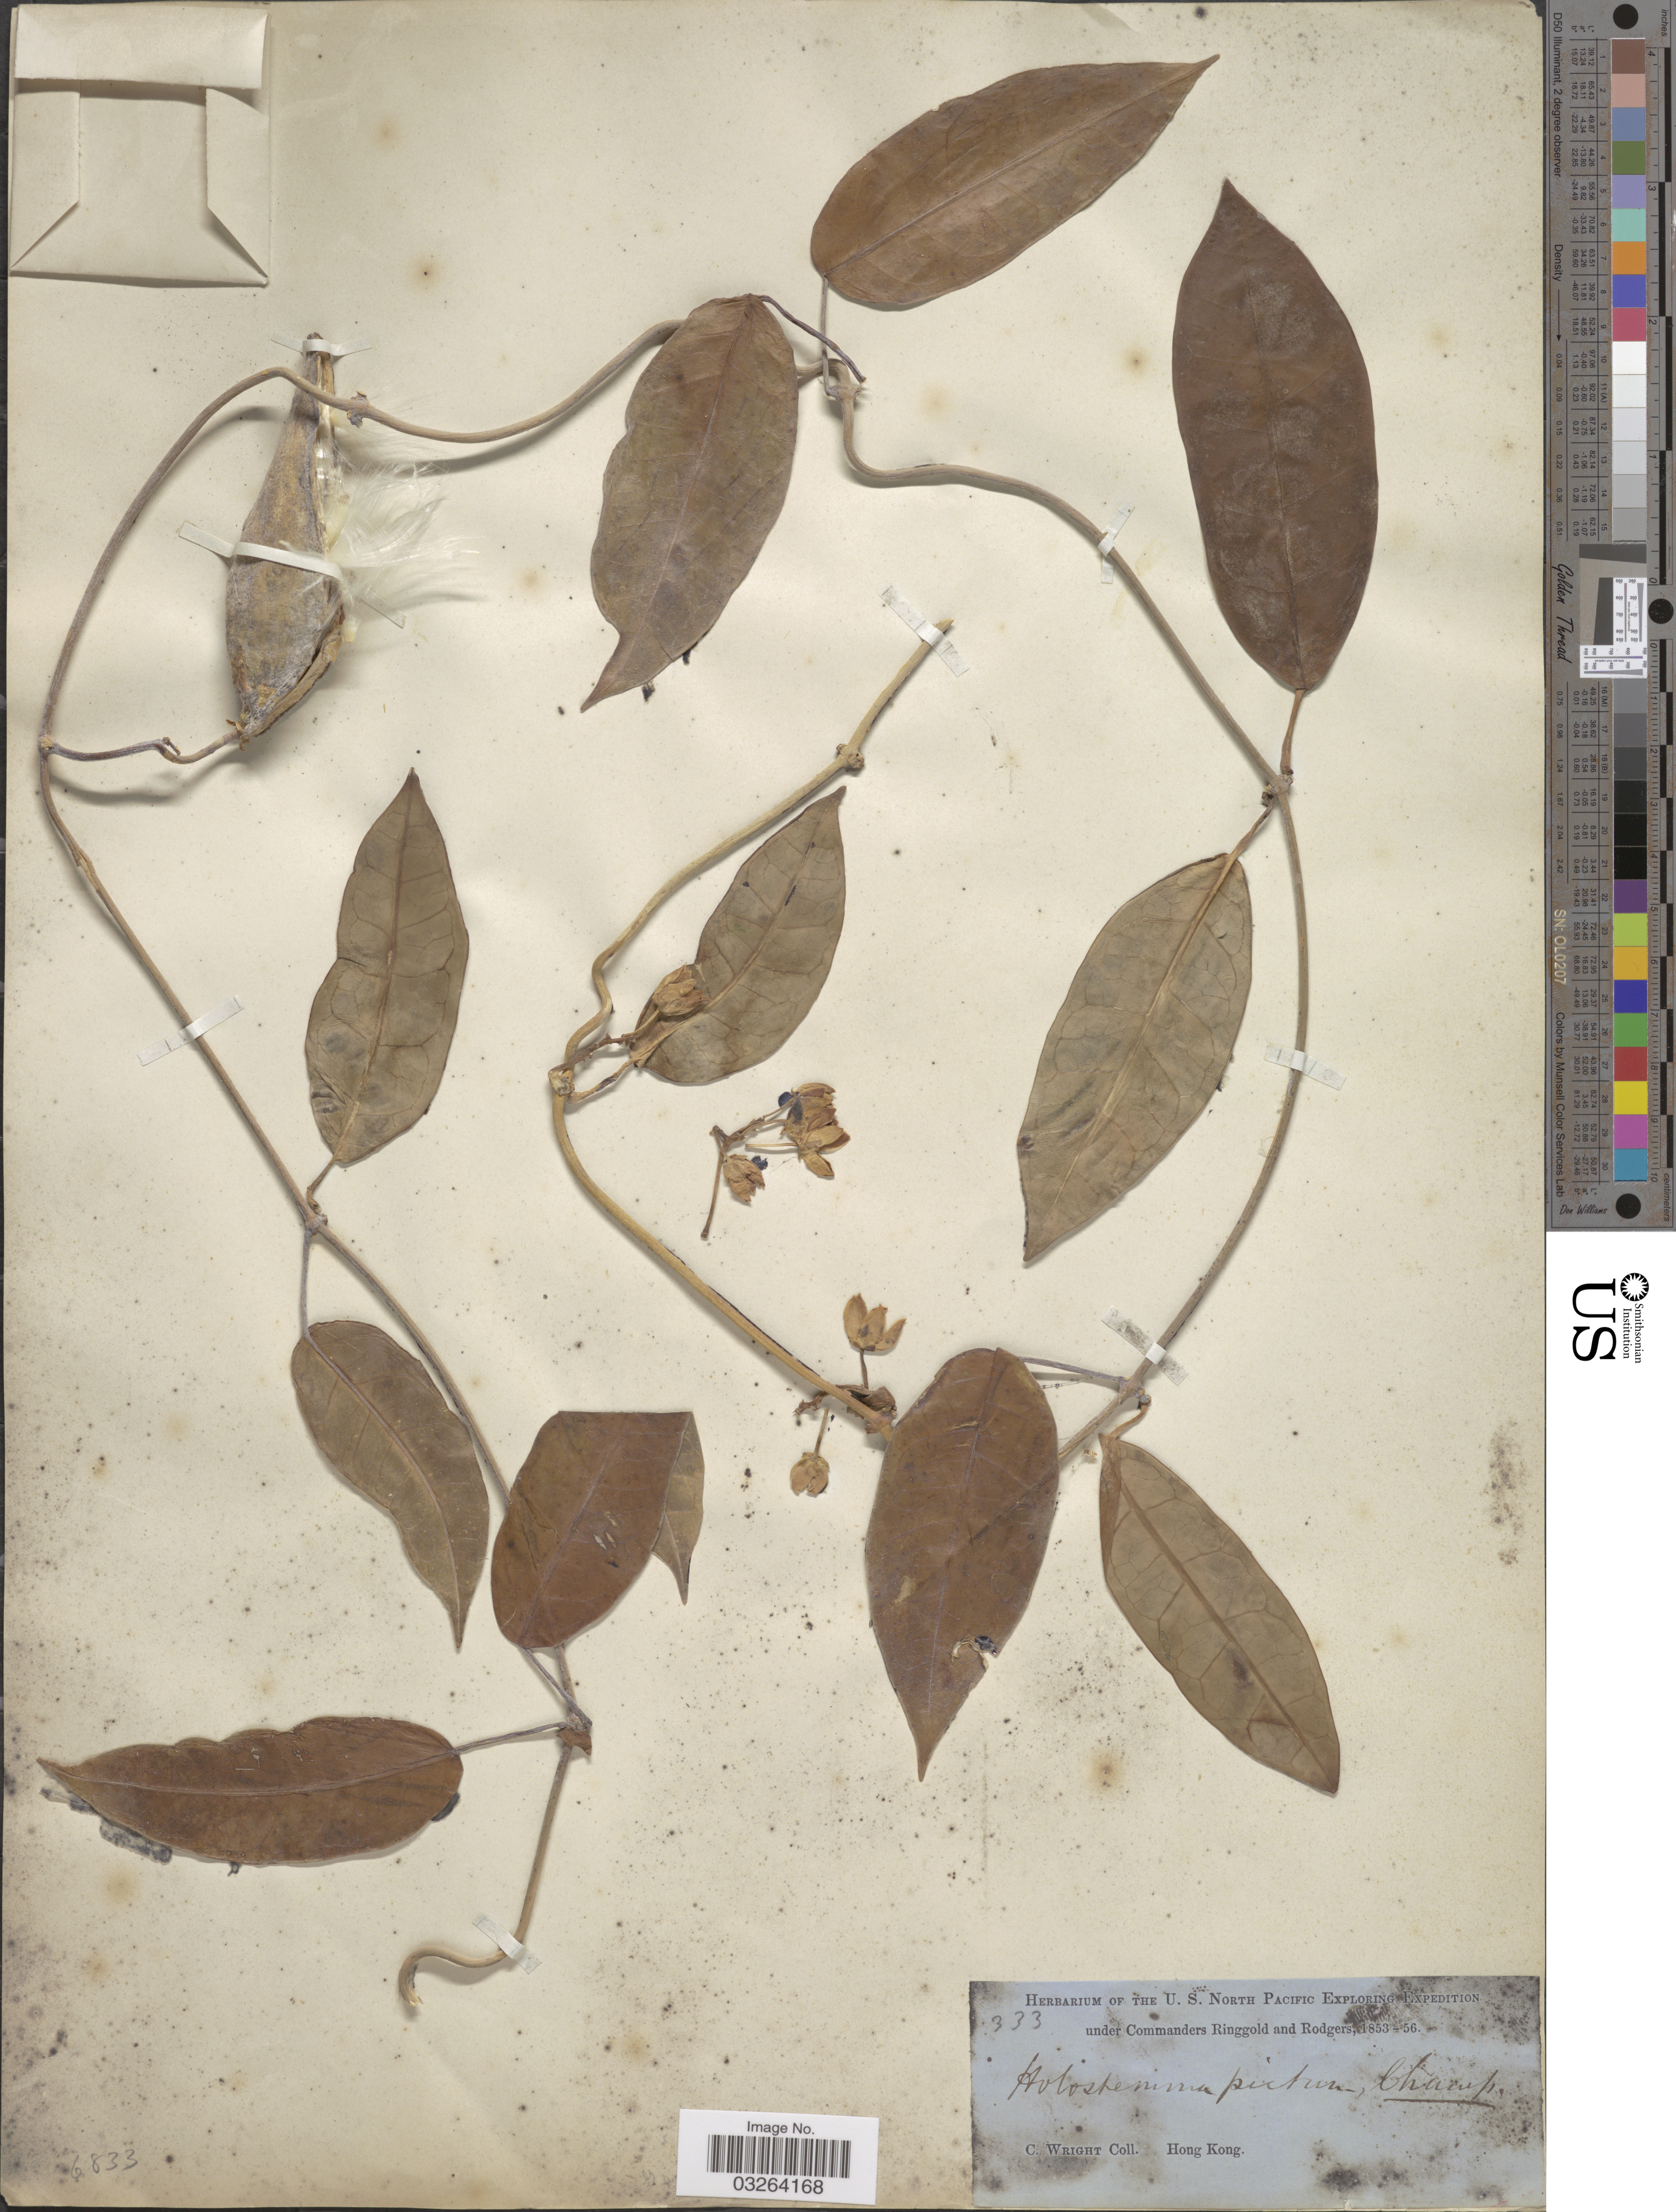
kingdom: Plantae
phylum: Tracheophyta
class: Magnoliopsida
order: Gentianales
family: Apocynaceae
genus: Graphistemma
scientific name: Graphistemma pictum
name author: (Champ. ex Benth.) Benth. & Hook. f. ex Maxim.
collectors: C. Wright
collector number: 333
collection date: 1853/1856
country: China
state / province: Hong Kong